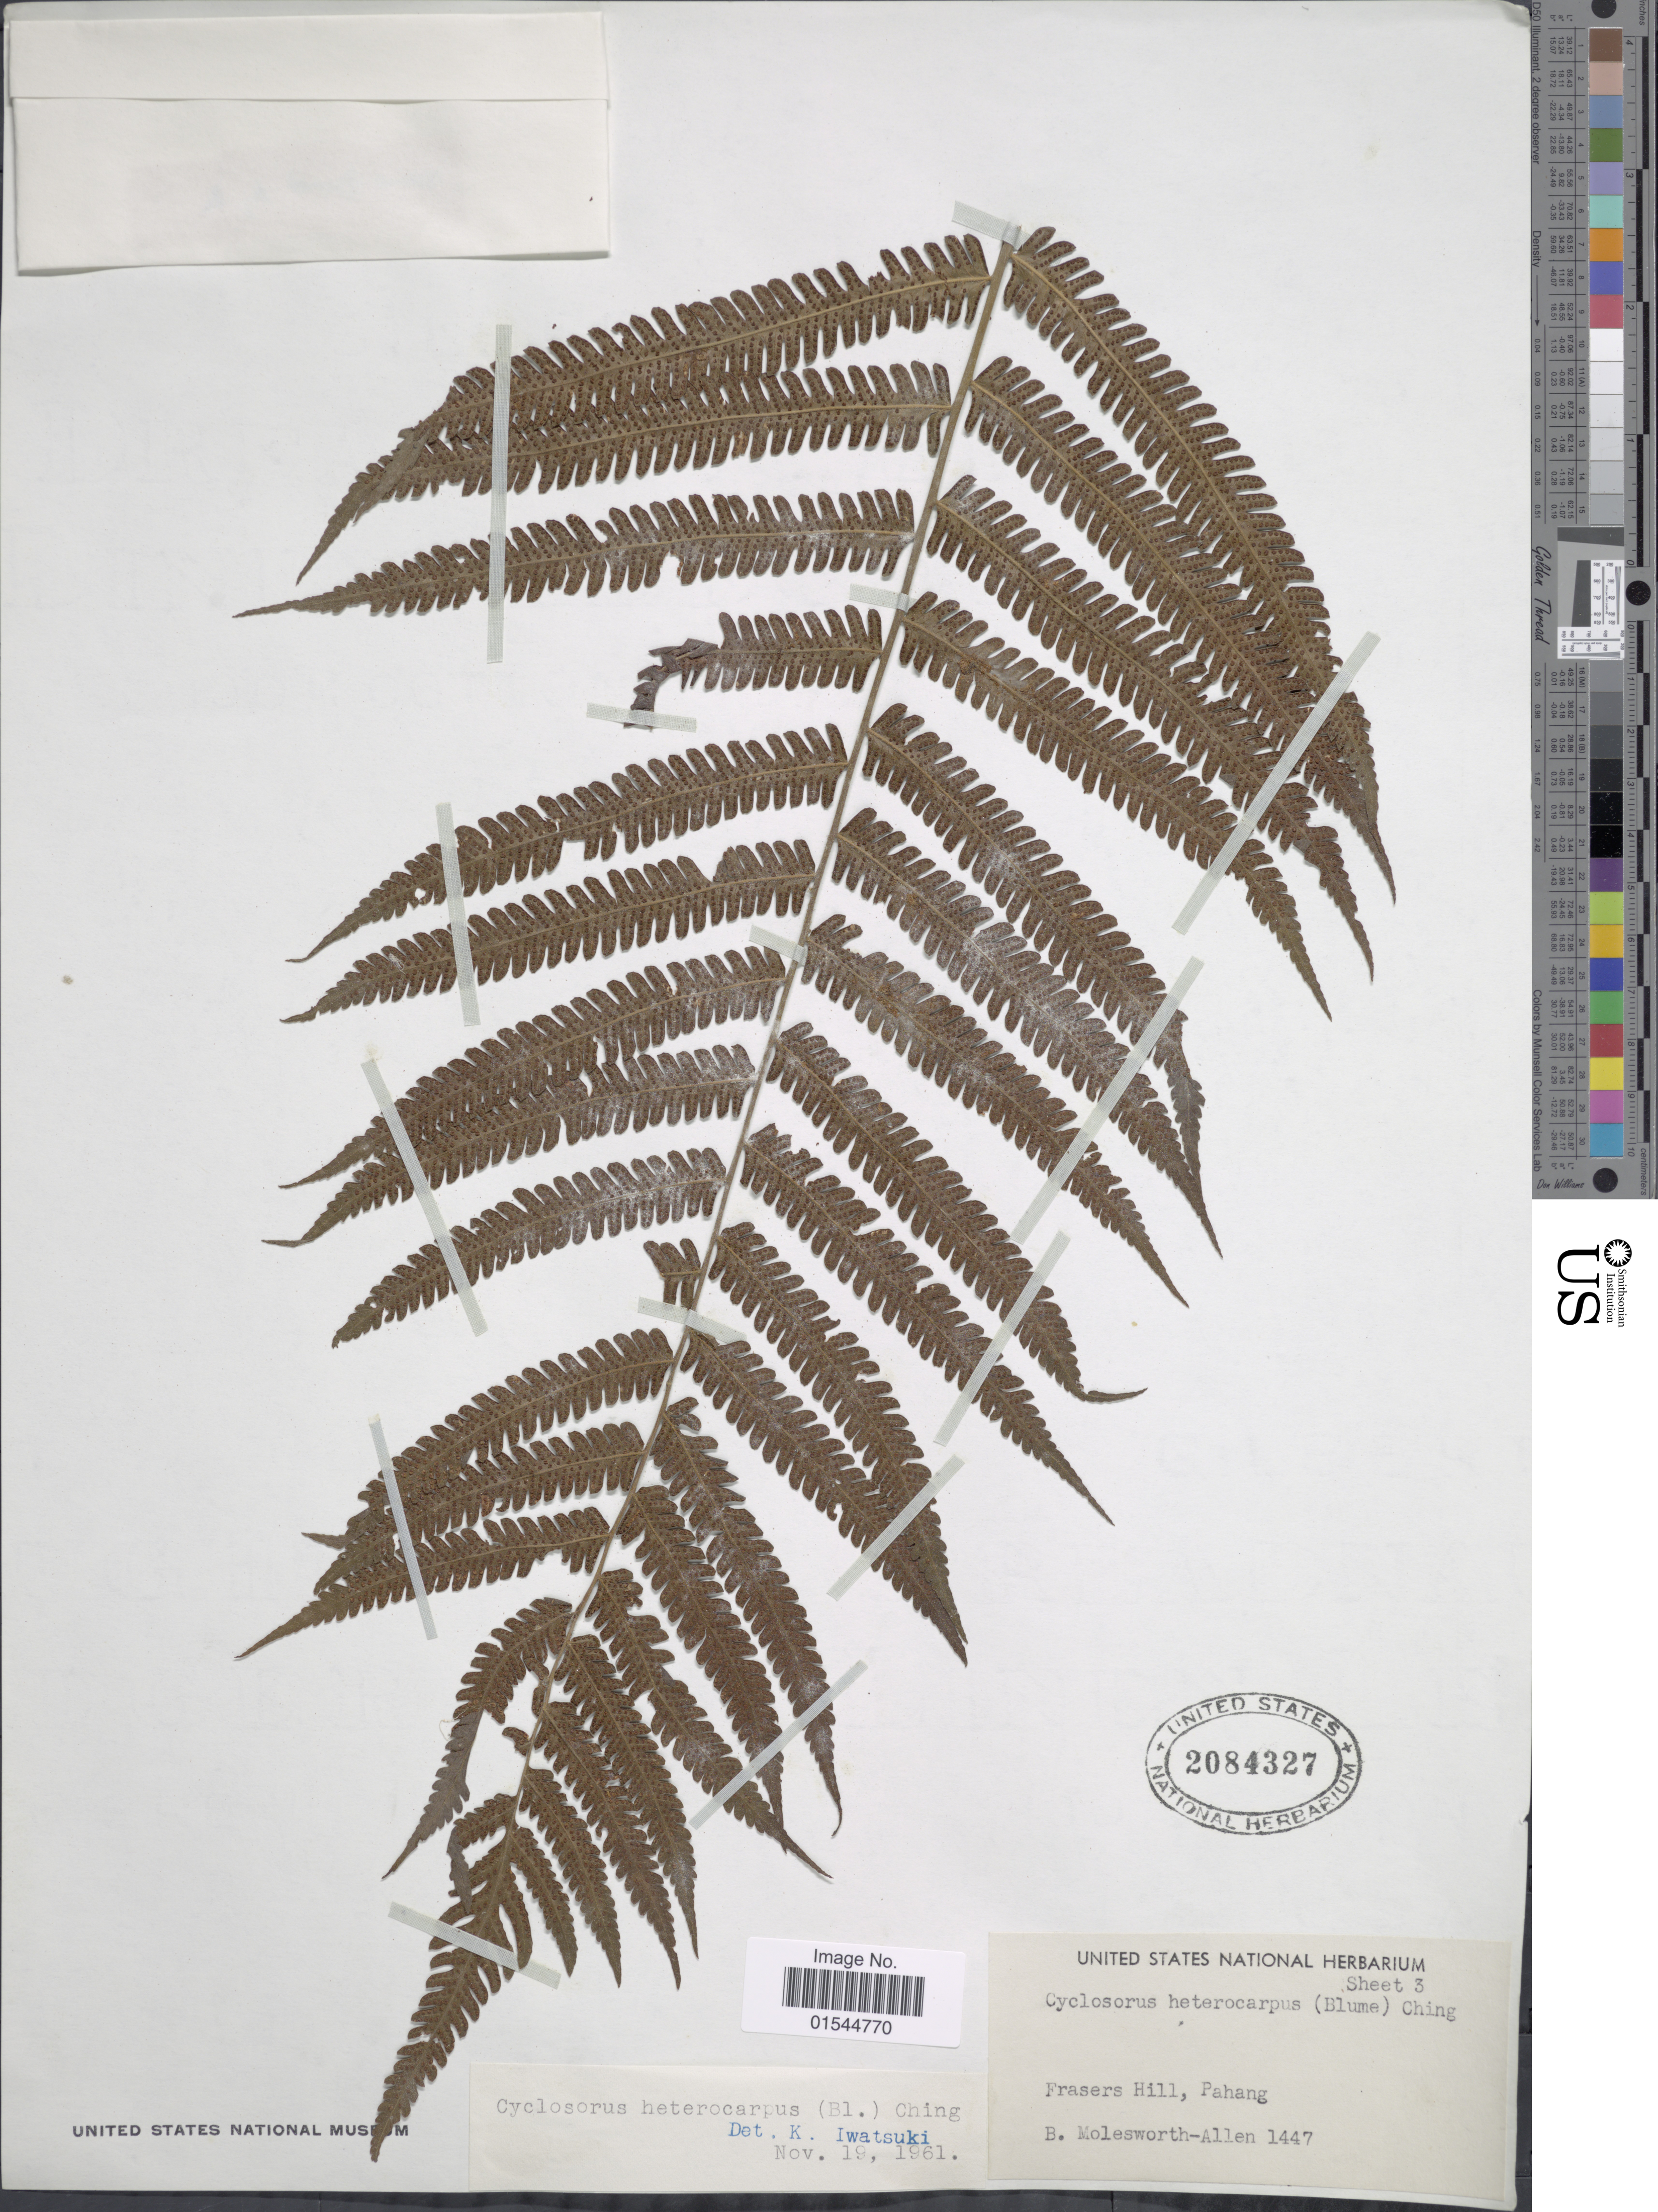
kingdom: Plantae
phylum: Tracheophyta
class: Polypodiopsida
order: Polypodiales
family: Thelypteridaceae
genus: Sphaerostephanos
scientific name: Sphaerostephanos heterocarpus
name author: (Blume) Holttum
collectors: B. E. G. Molesworth-Allen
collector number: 1447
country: Malaysia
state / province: Pahang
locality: Frasers Hill, Pahang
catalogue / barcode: US 2084327